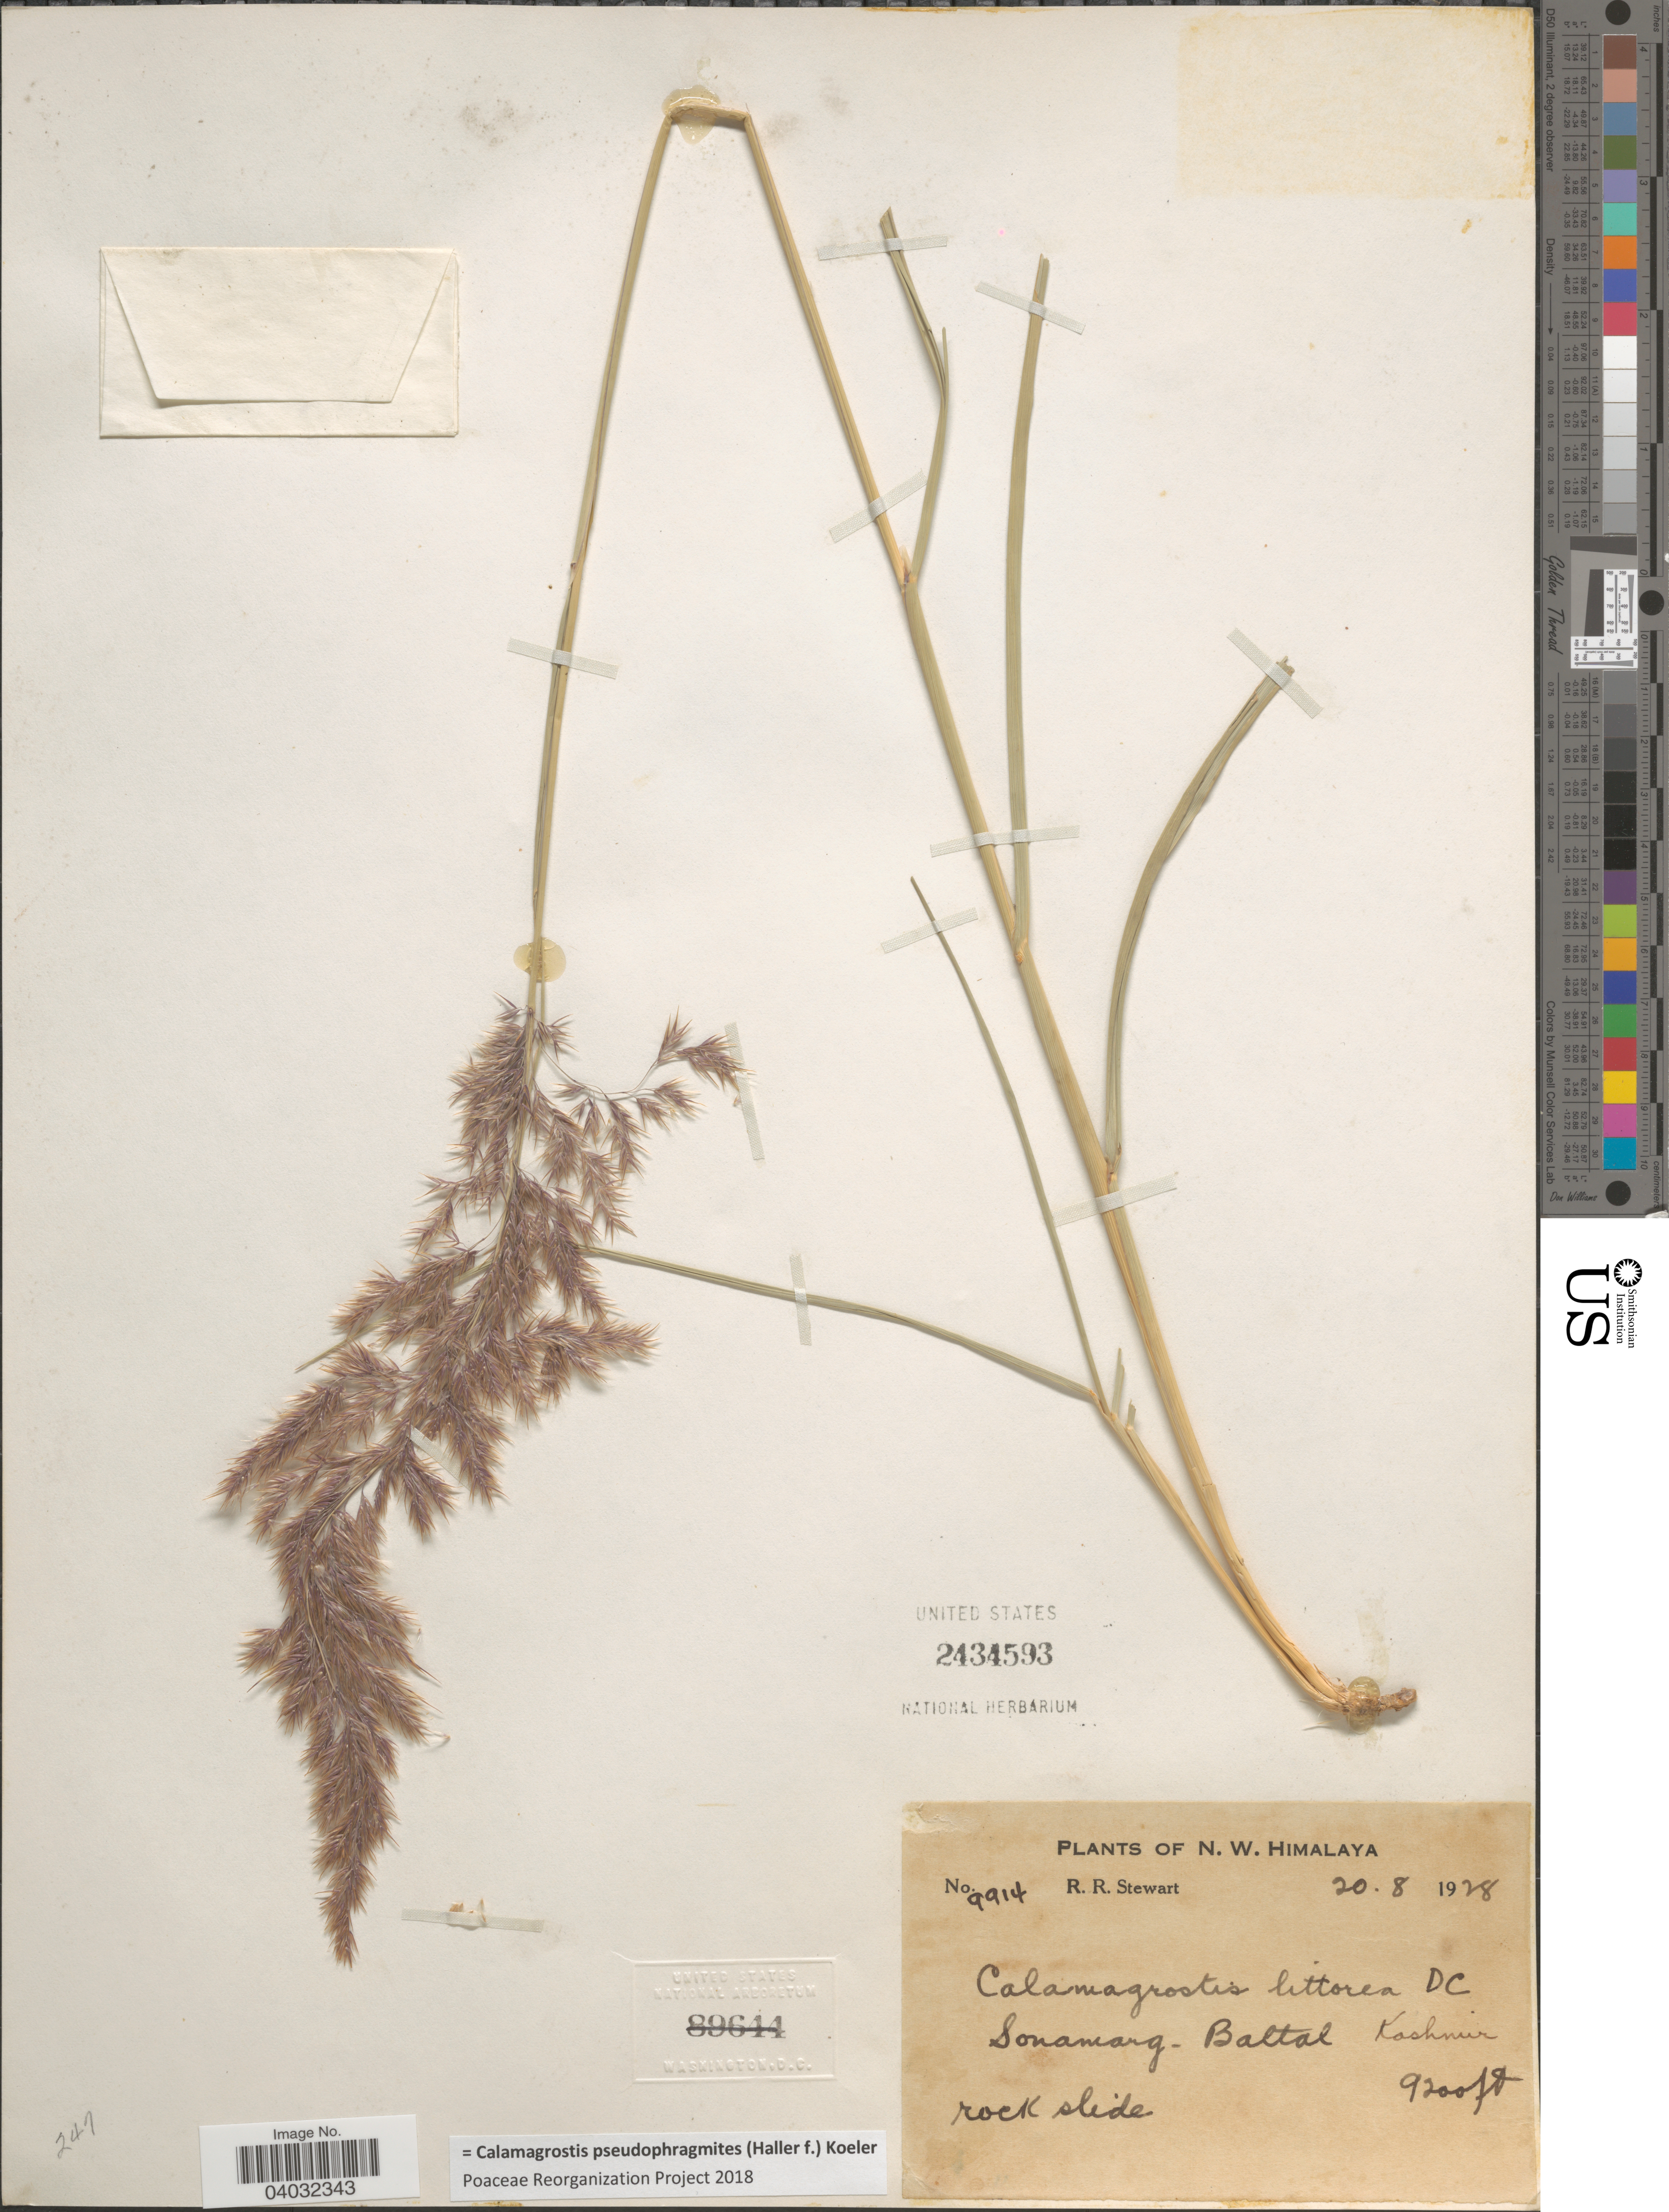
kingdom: Plantae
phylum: Tracheophyta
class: Liliopsida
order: Poales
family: Poaceae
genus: Calamagrostis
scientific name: Calamagrostis pseudophragmites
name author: (Haller f.) Koeler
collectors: R. Stewart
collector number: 9914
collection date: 1928-08-20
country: India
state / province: Jammu and Kashmir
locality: N.W. Himalaya. Sonamarg-Baltal Kashmir.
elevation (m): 2804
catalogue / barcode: US 2434593